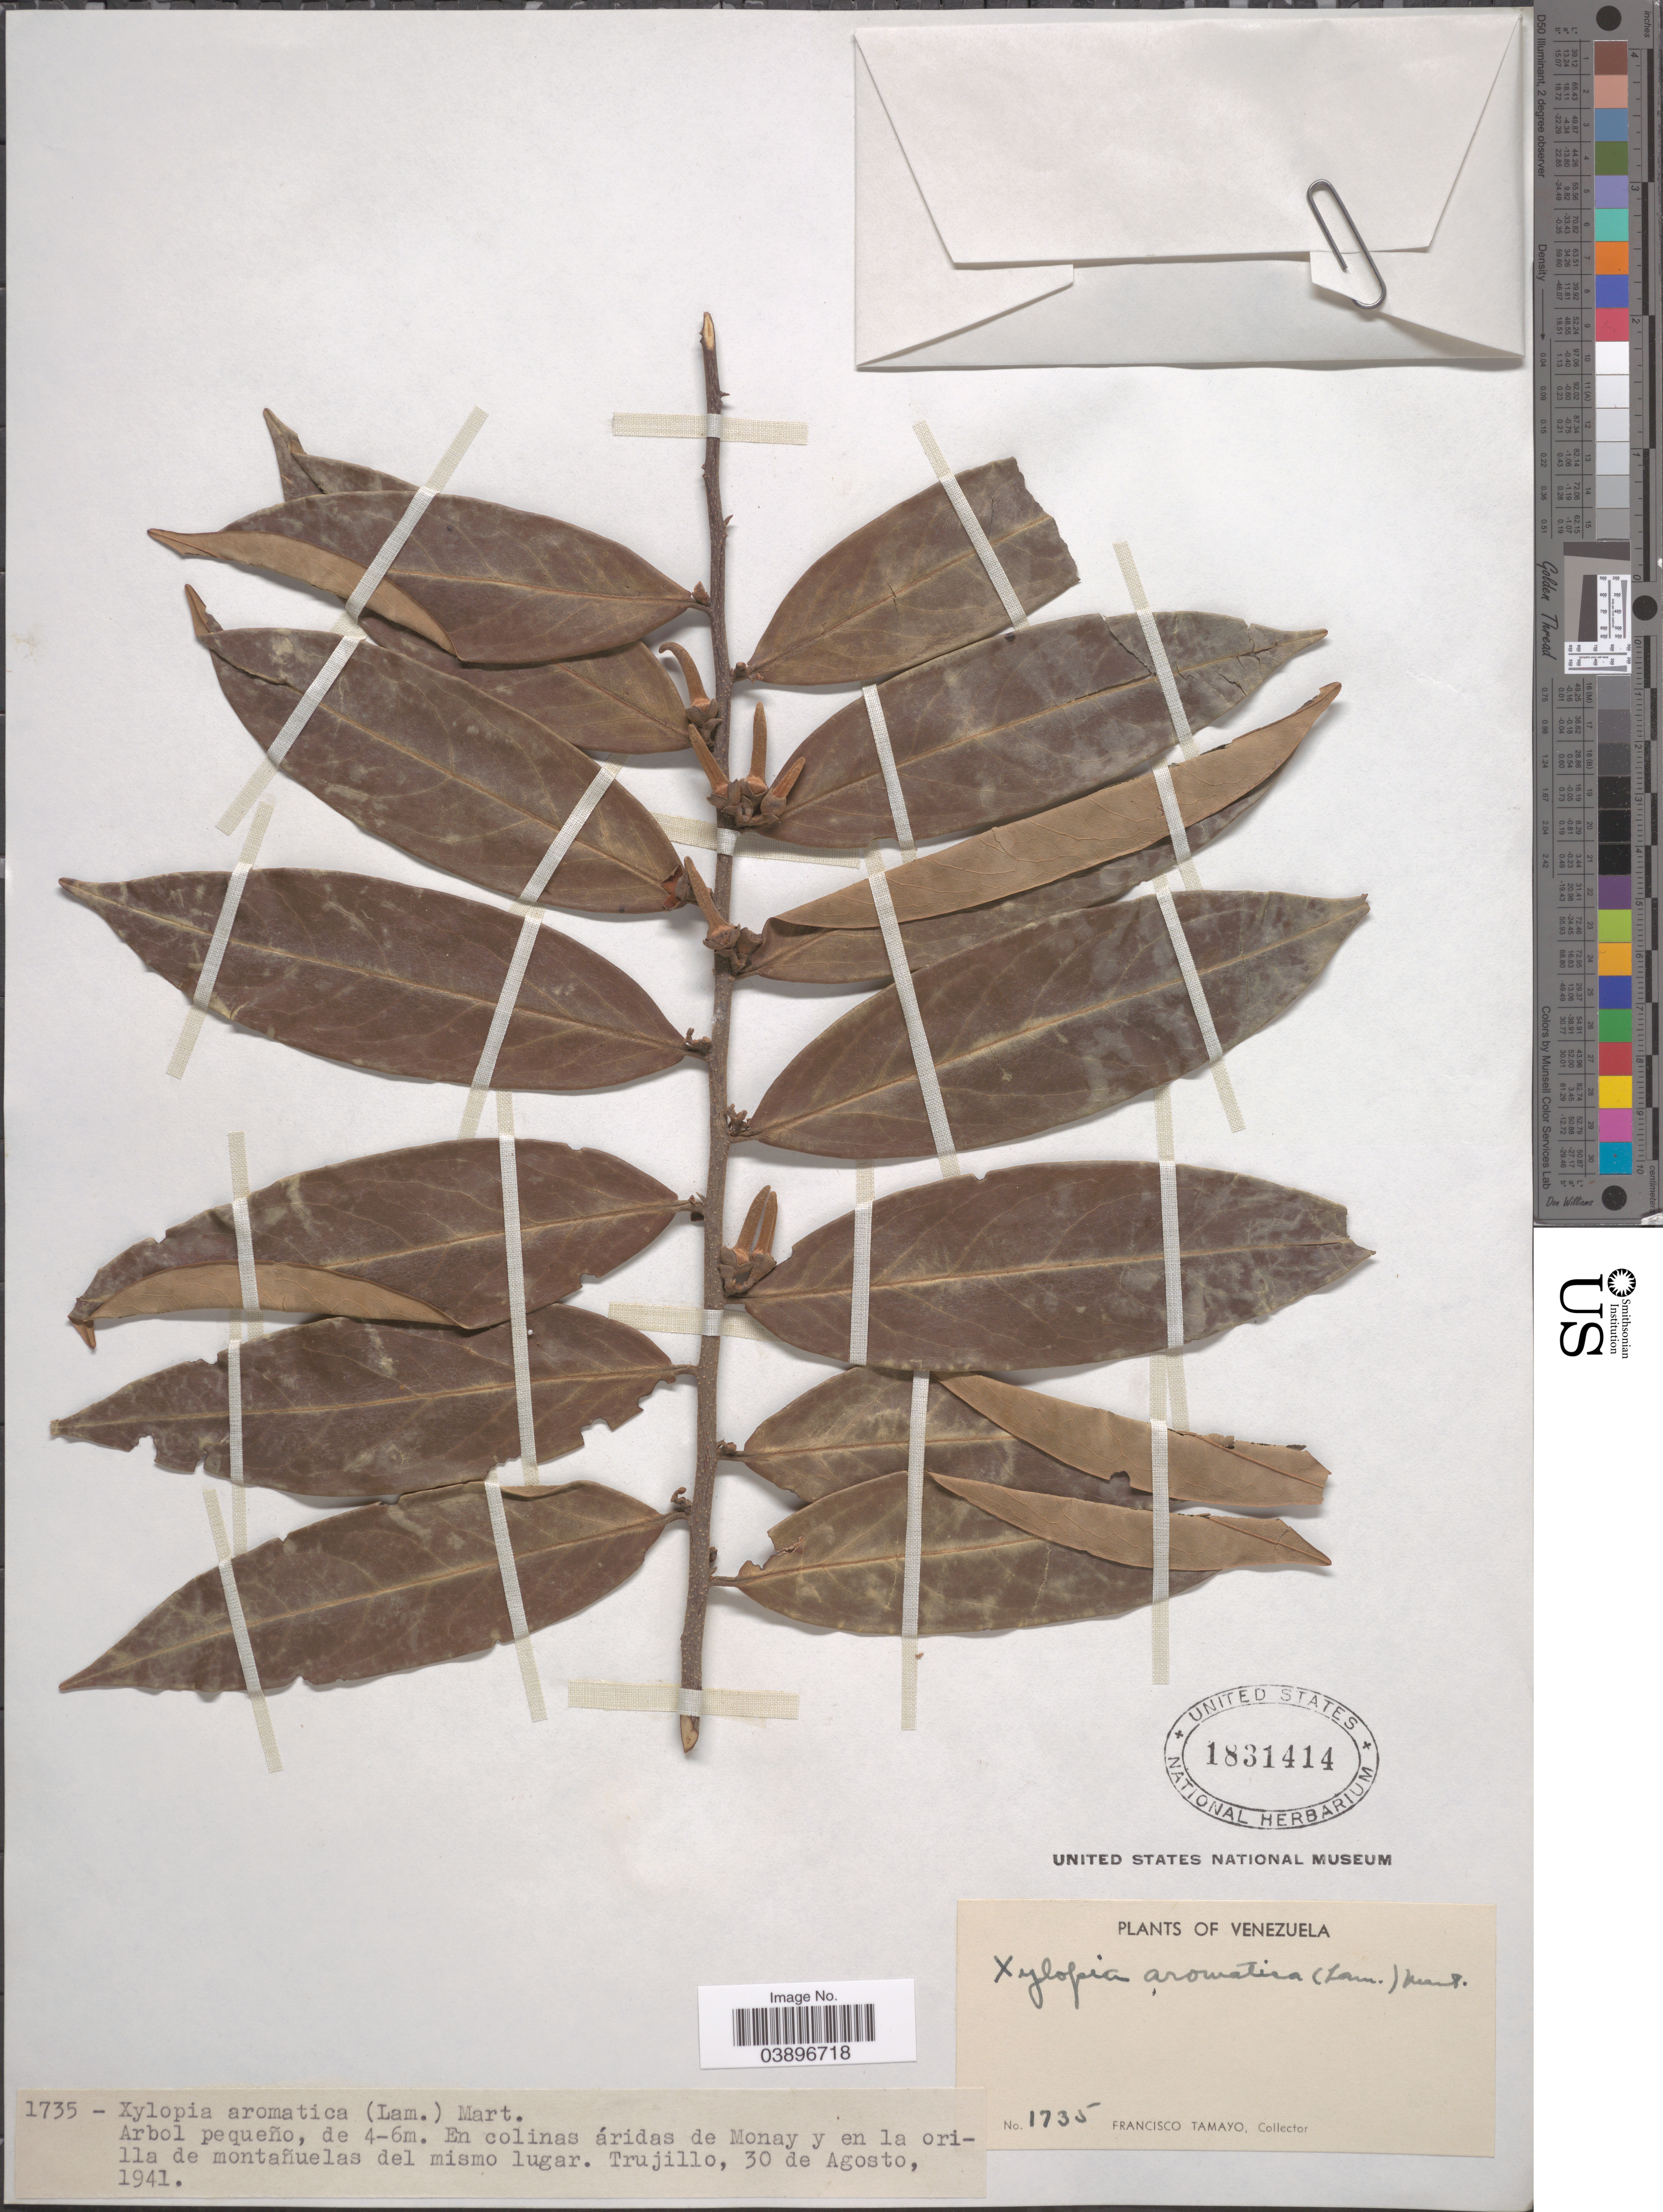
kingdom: Plantae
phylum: Tracheophyta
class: Magnoliopsida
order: Magnoliales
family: Annonaceae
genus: Xylopia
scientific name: Xylopia aromatica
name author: (Lam.) Mart.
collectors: F. Tamayo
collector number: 1735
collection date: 1941-08-30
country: Venezuela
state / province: Trujillo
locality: En la colinas áridas de Monay y en la orilla de montañuelas del mismo lugar.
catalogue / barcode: US 1831414